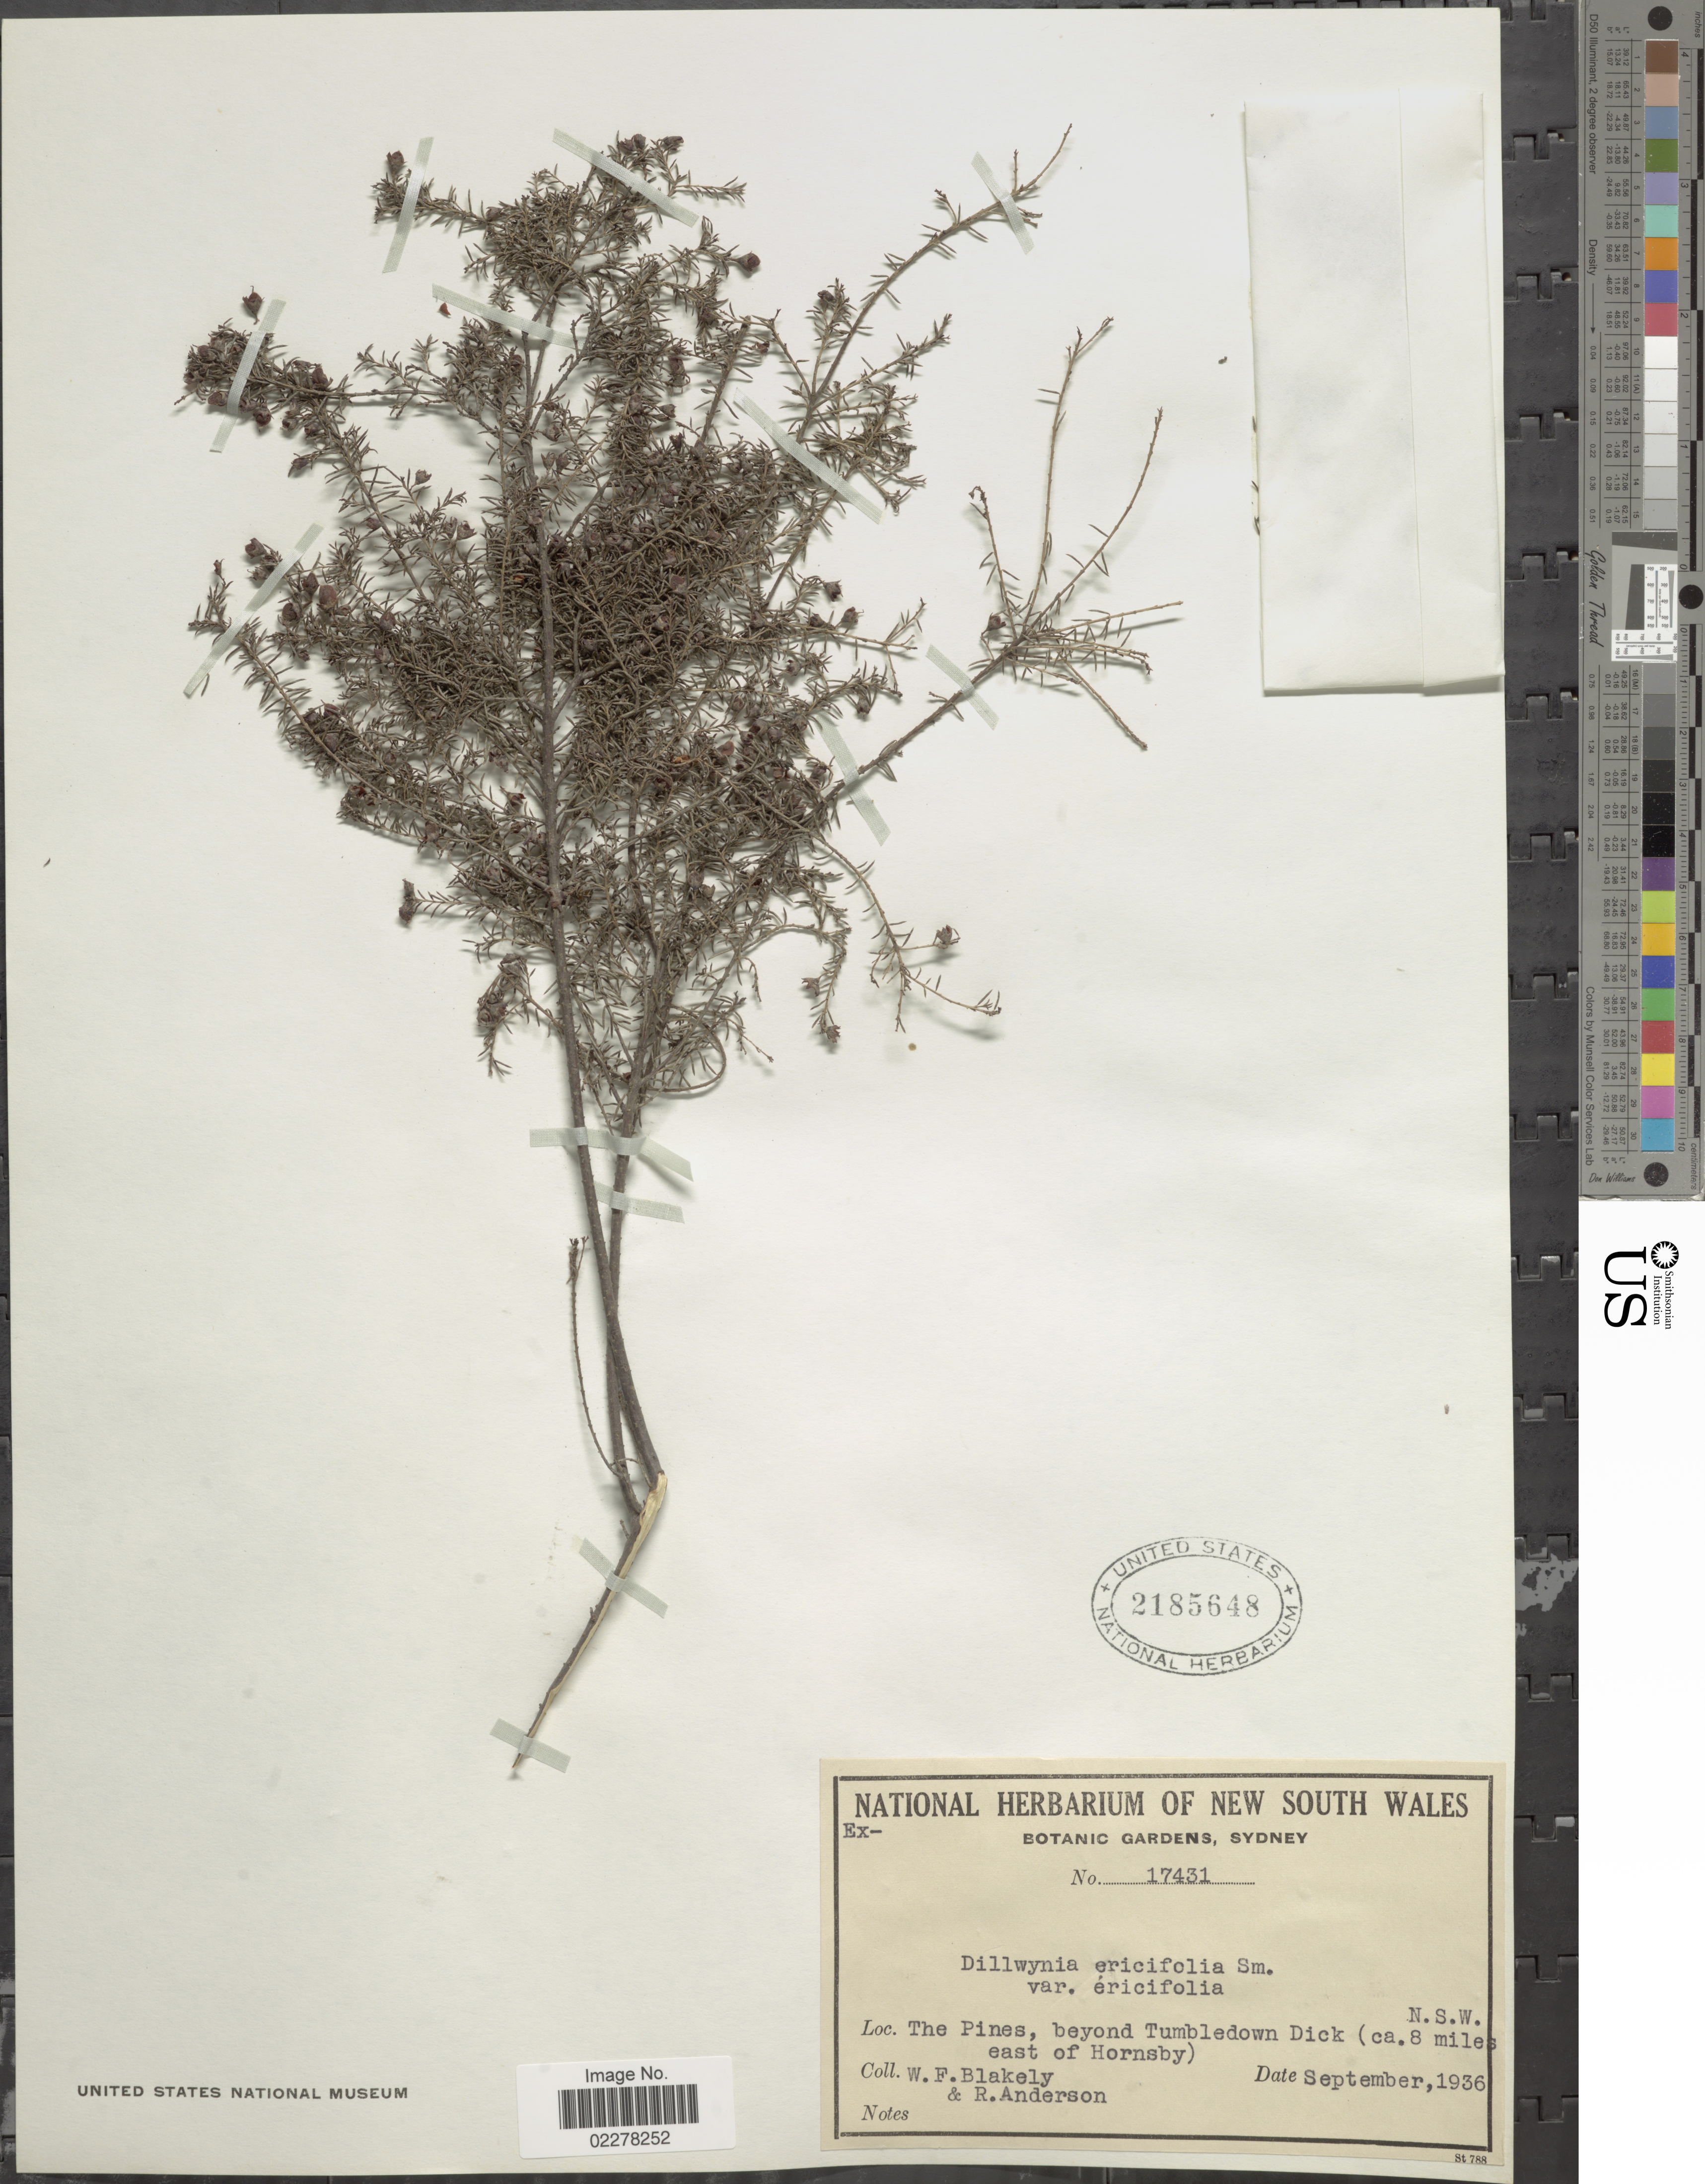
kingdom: Plantae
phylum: Tracheophyta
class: Magnoliopsida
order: Fabales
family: Fabaceae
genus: Dillwynia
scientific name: Dillwynia ericifolia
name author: Sm.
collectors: W. Blakely & R. Anderson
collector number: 17431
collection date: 1936-09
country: Australia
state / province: New South Wales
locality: The Pines, beyond Tumbledown Dick (ca. 8 miles east of Hornsby) N.S.W.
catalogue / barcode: US 2185648